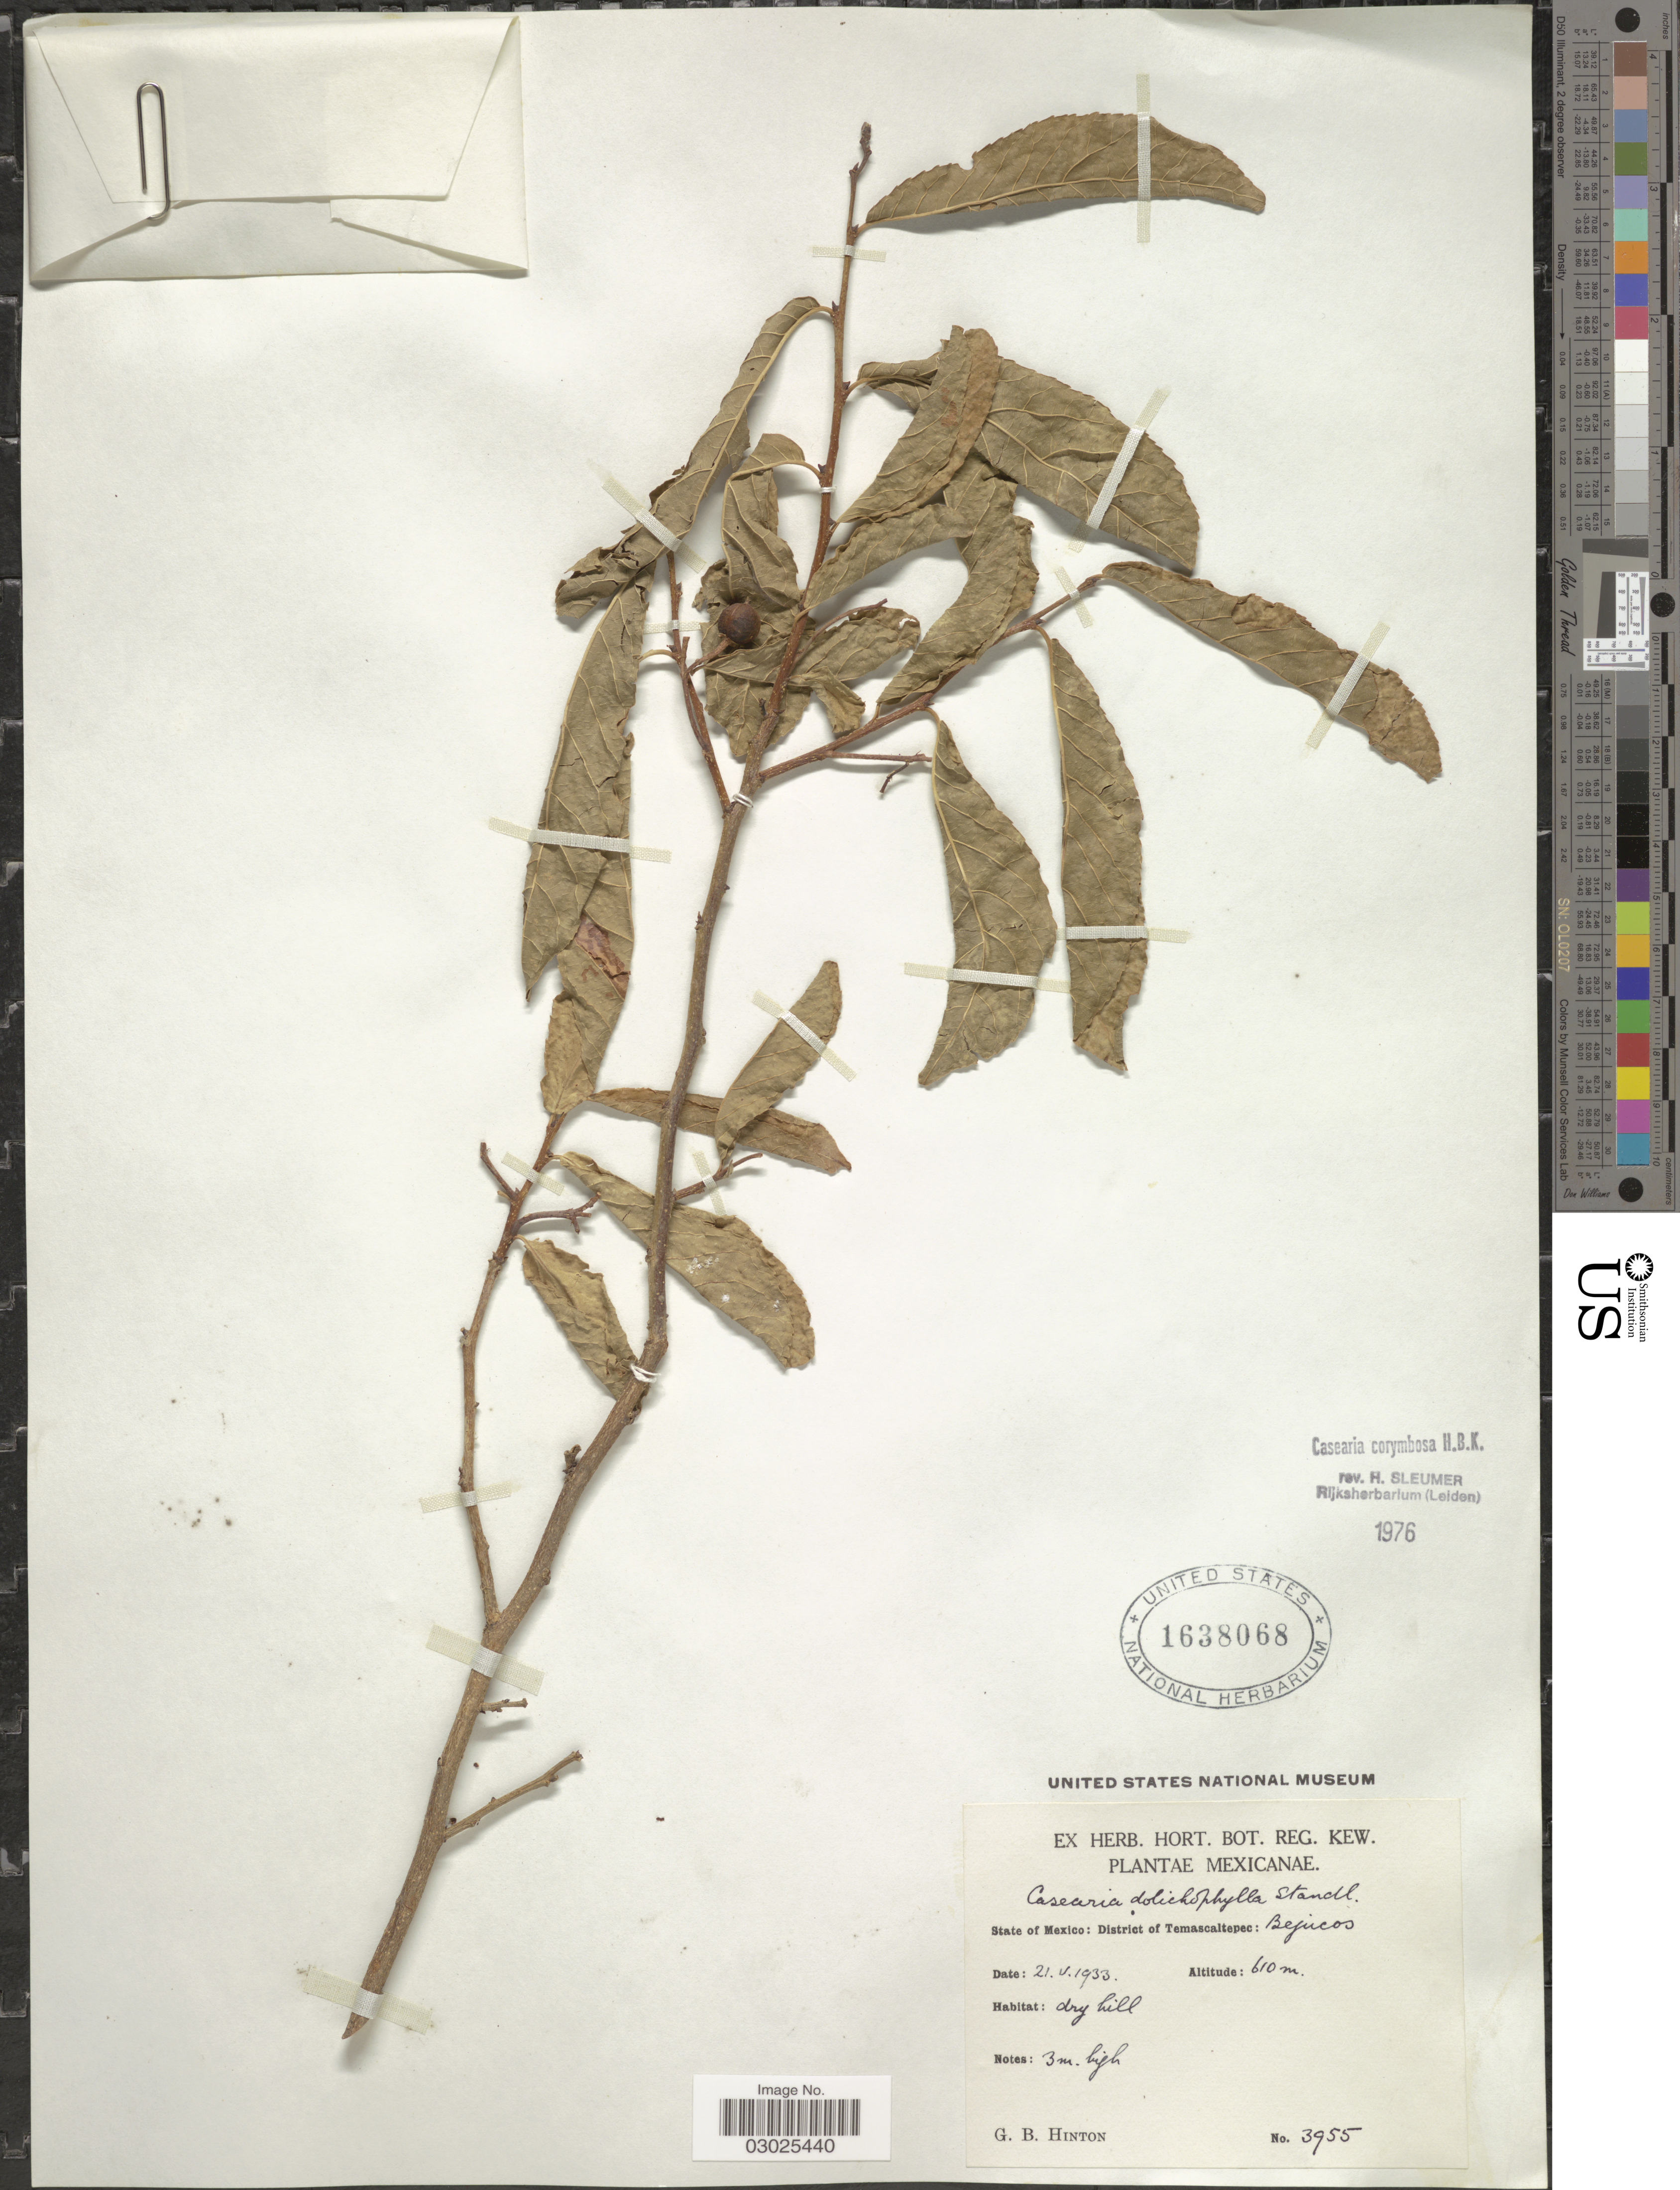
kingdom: Plantae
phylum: Tracheophyta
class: Magnoliopsida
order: Malpighiales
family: Salicaceae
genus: Casearia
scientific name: Casearia corymbosa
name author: Kunth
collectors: G. B. Hinton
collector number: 3955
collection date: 1933-05-21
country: Mexico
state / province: México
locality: District of Temascaltepec: Bejucos.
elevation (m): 610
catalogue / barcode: US 1638068